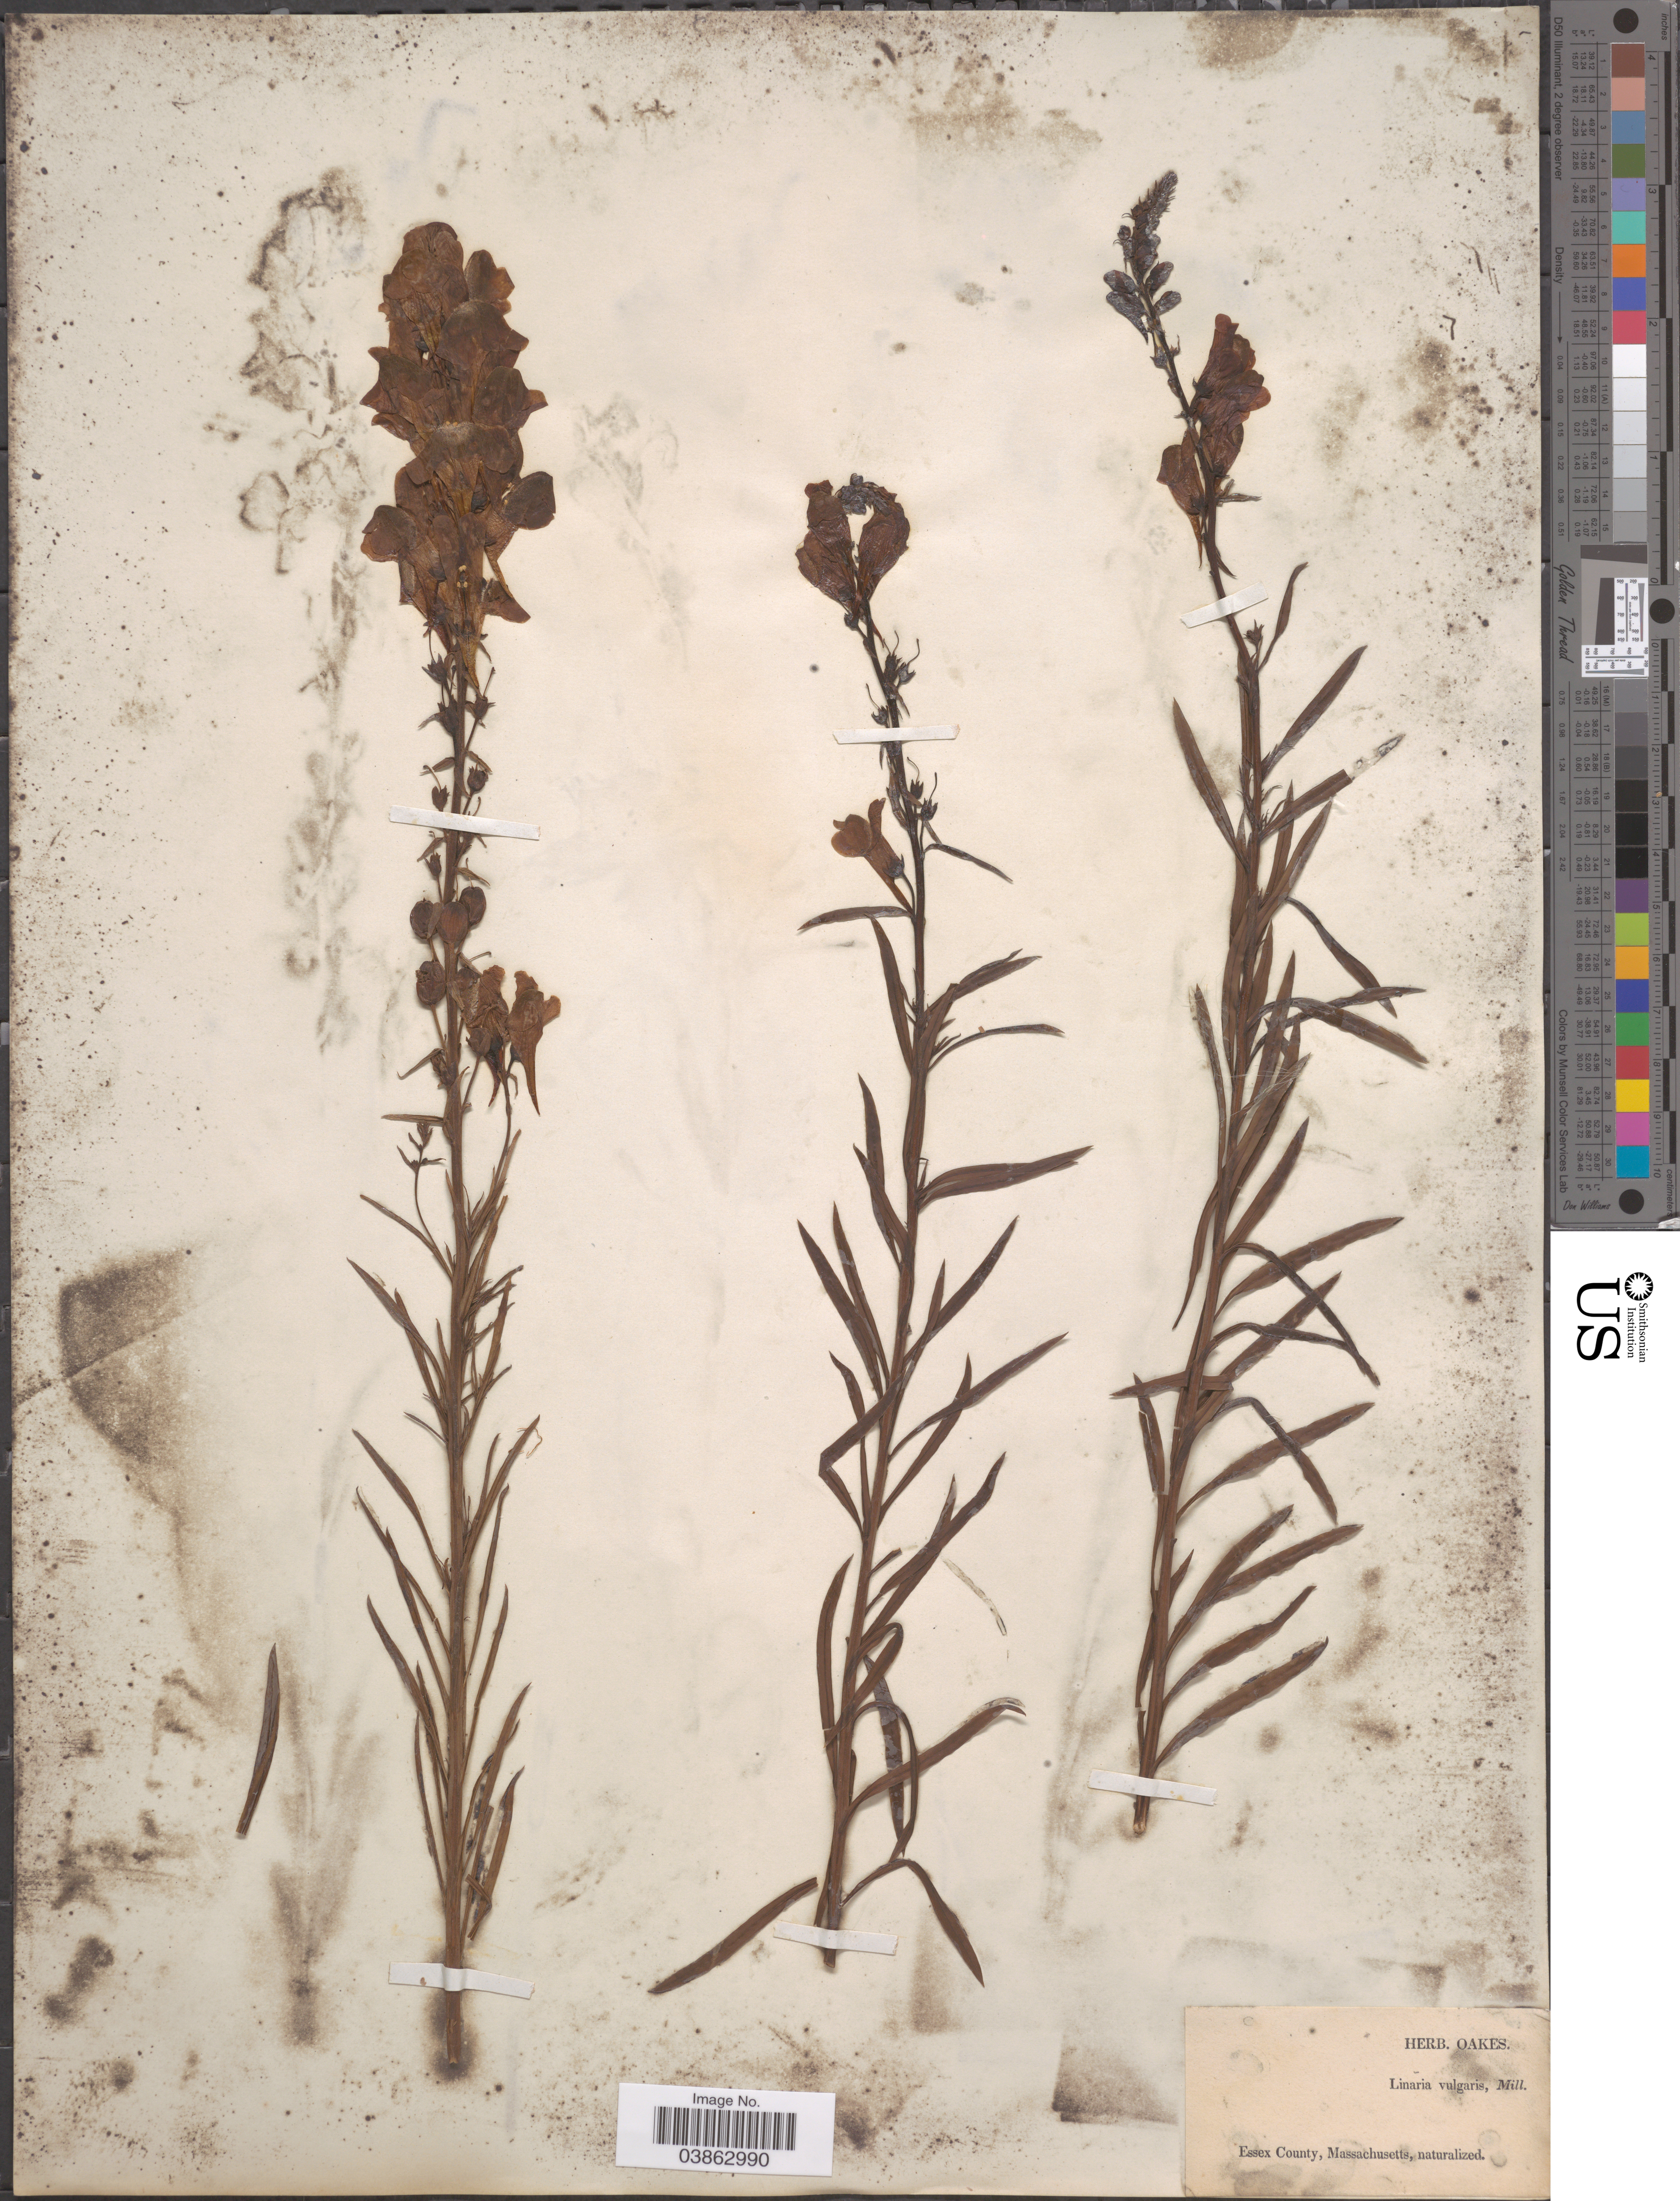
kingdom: Plantae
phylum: Tracheophyta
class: Magnoliopsida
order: Lamiales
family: Plantaginaceae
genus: Linaria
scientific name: Linaria vulgaris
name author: Mill.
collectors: ex herb. Oakes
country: United States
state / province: Massachusetts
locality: Essex County.